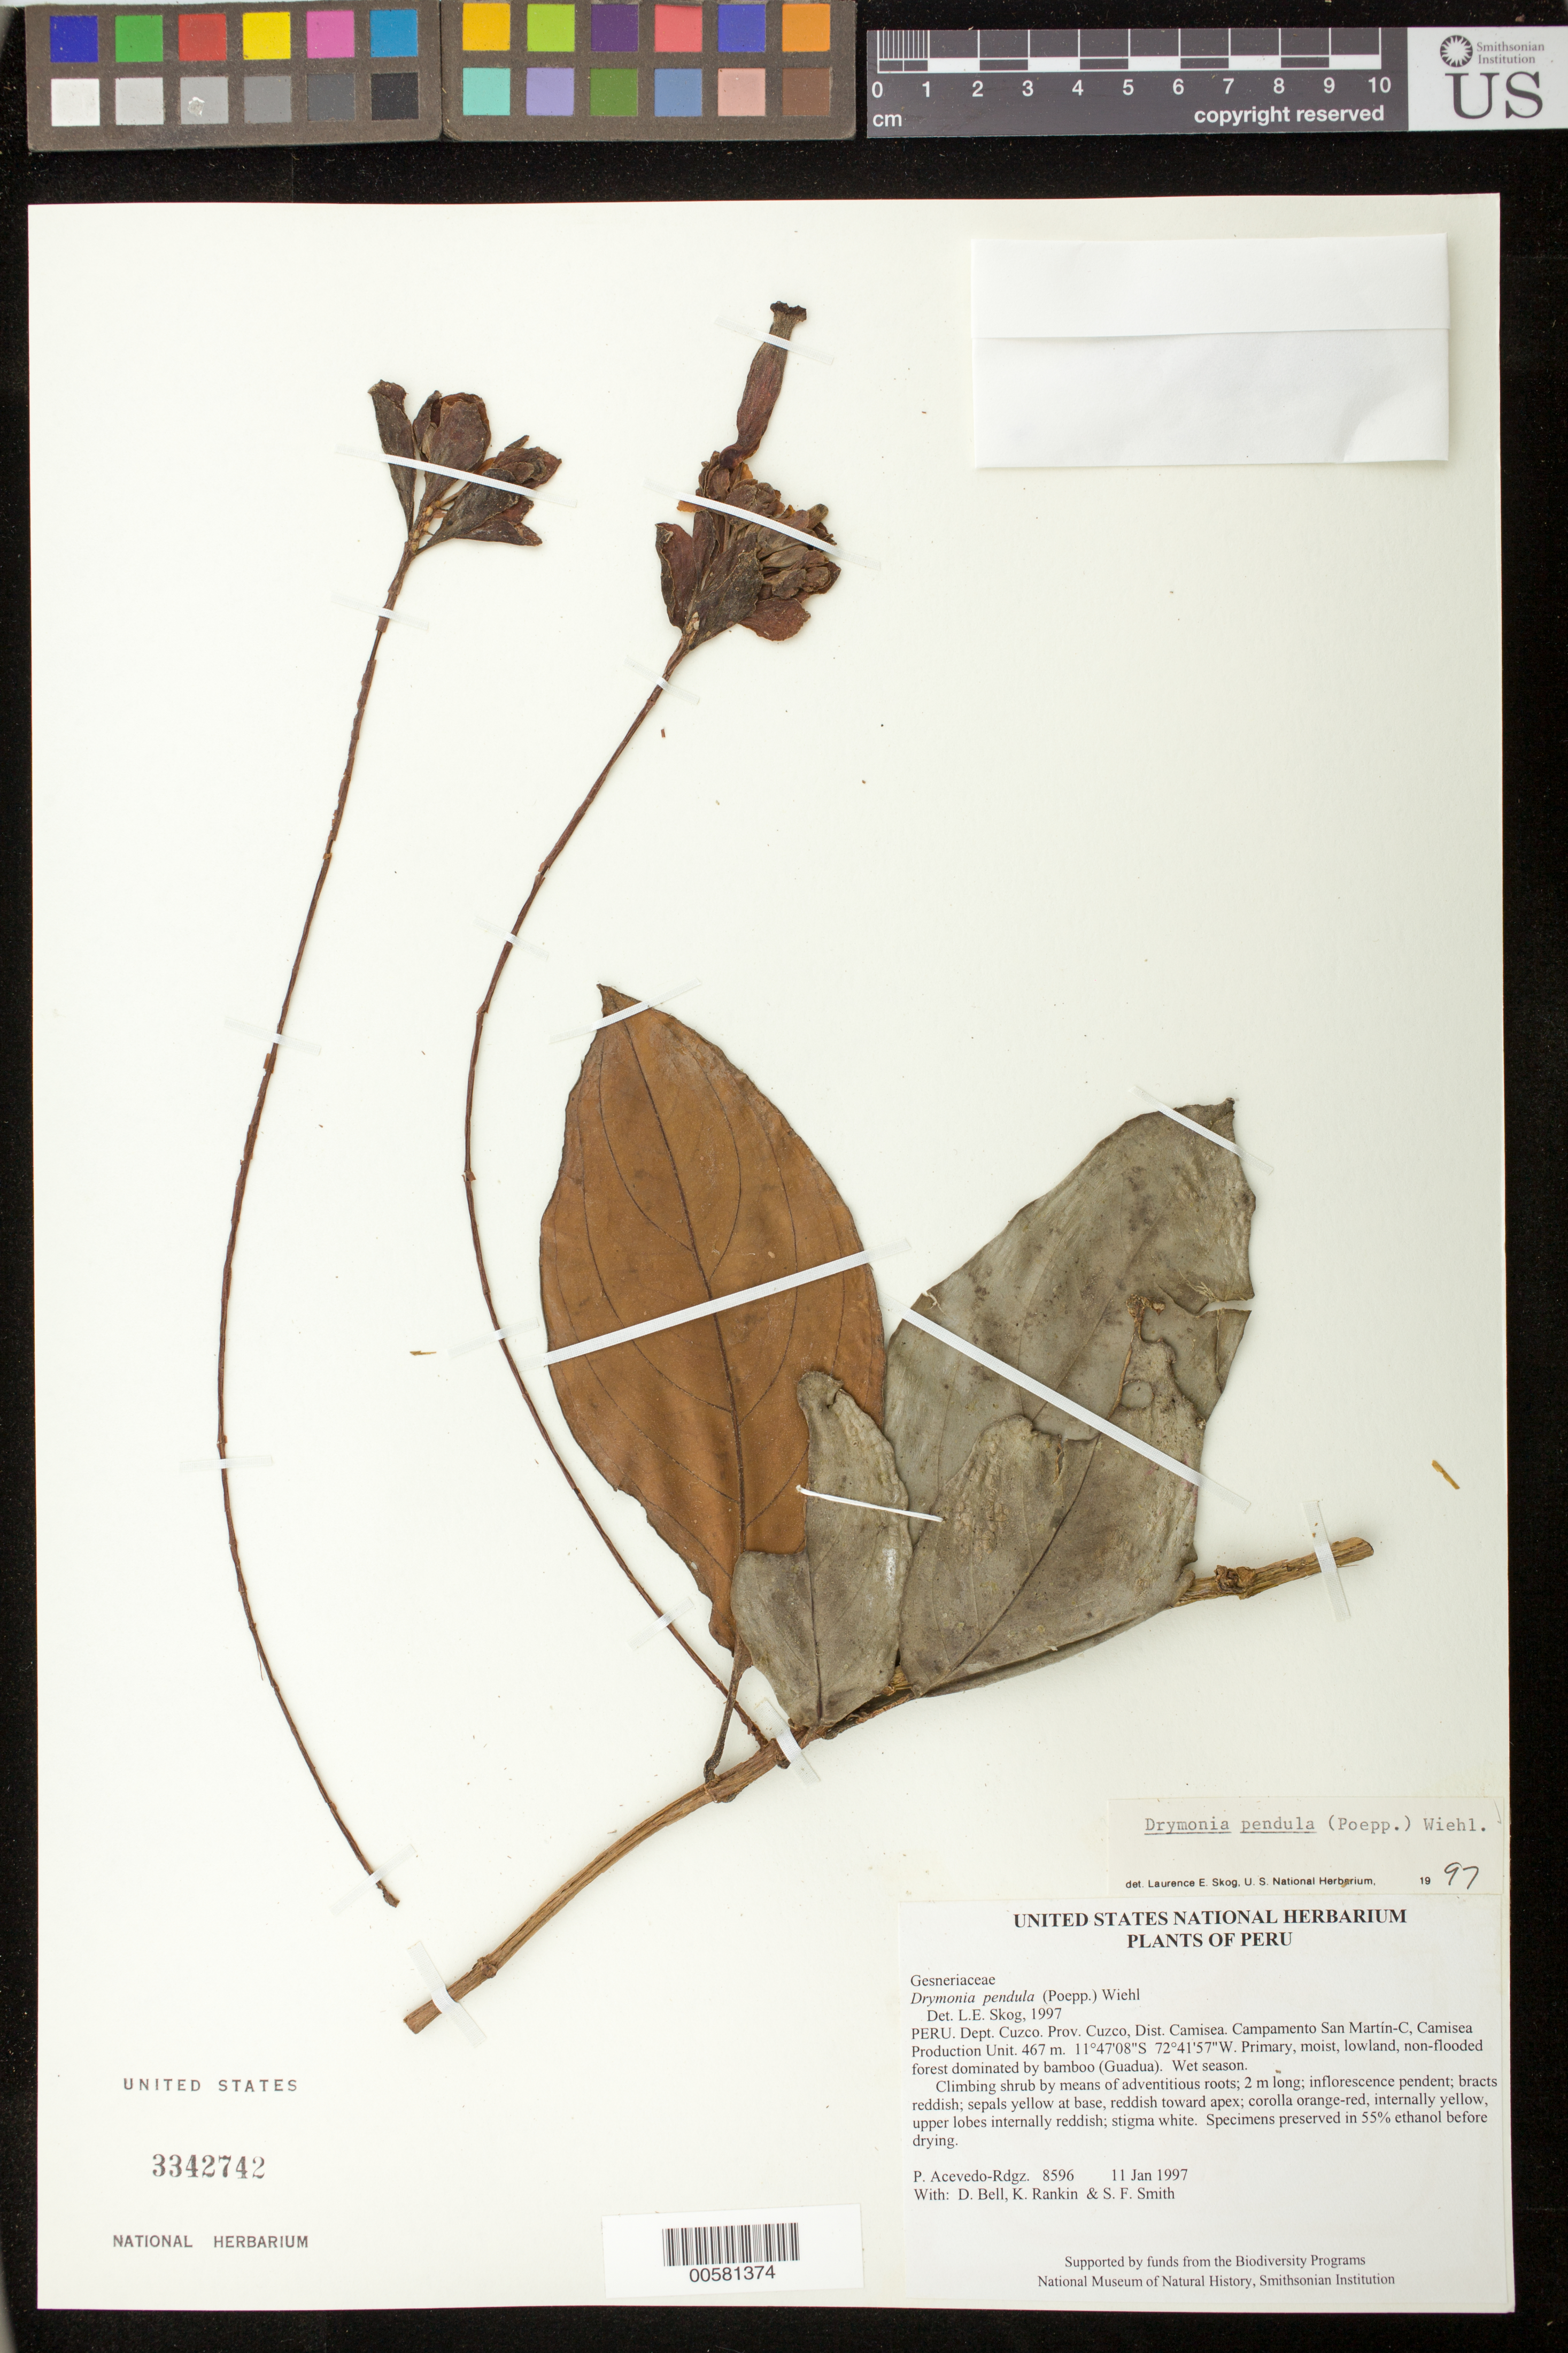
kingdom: Plantae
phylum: Tracheophyta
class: Magnoliopsida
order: Lamiales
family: Gesneriaceae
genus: Drymonia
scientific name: Drymonia pendula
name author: (Poepp.) Wiehler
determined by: Skog, Laurence E.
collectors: P. Acevedo-Rodr., D. A. Bell, K. Rankin & S.F. Smith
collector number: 8596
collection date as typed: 11 Jan 1997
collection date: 1997-01-11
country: Peru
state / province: Cusco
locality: Prov. Cuzco, Dtto. Camisea; Campamento San Martín-C, Camisea Production Unit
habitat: Primary, moist, lowland, non-flooded forest dominated by bamboo (Guadua); wet season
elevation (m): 467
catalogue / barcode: US 3342742